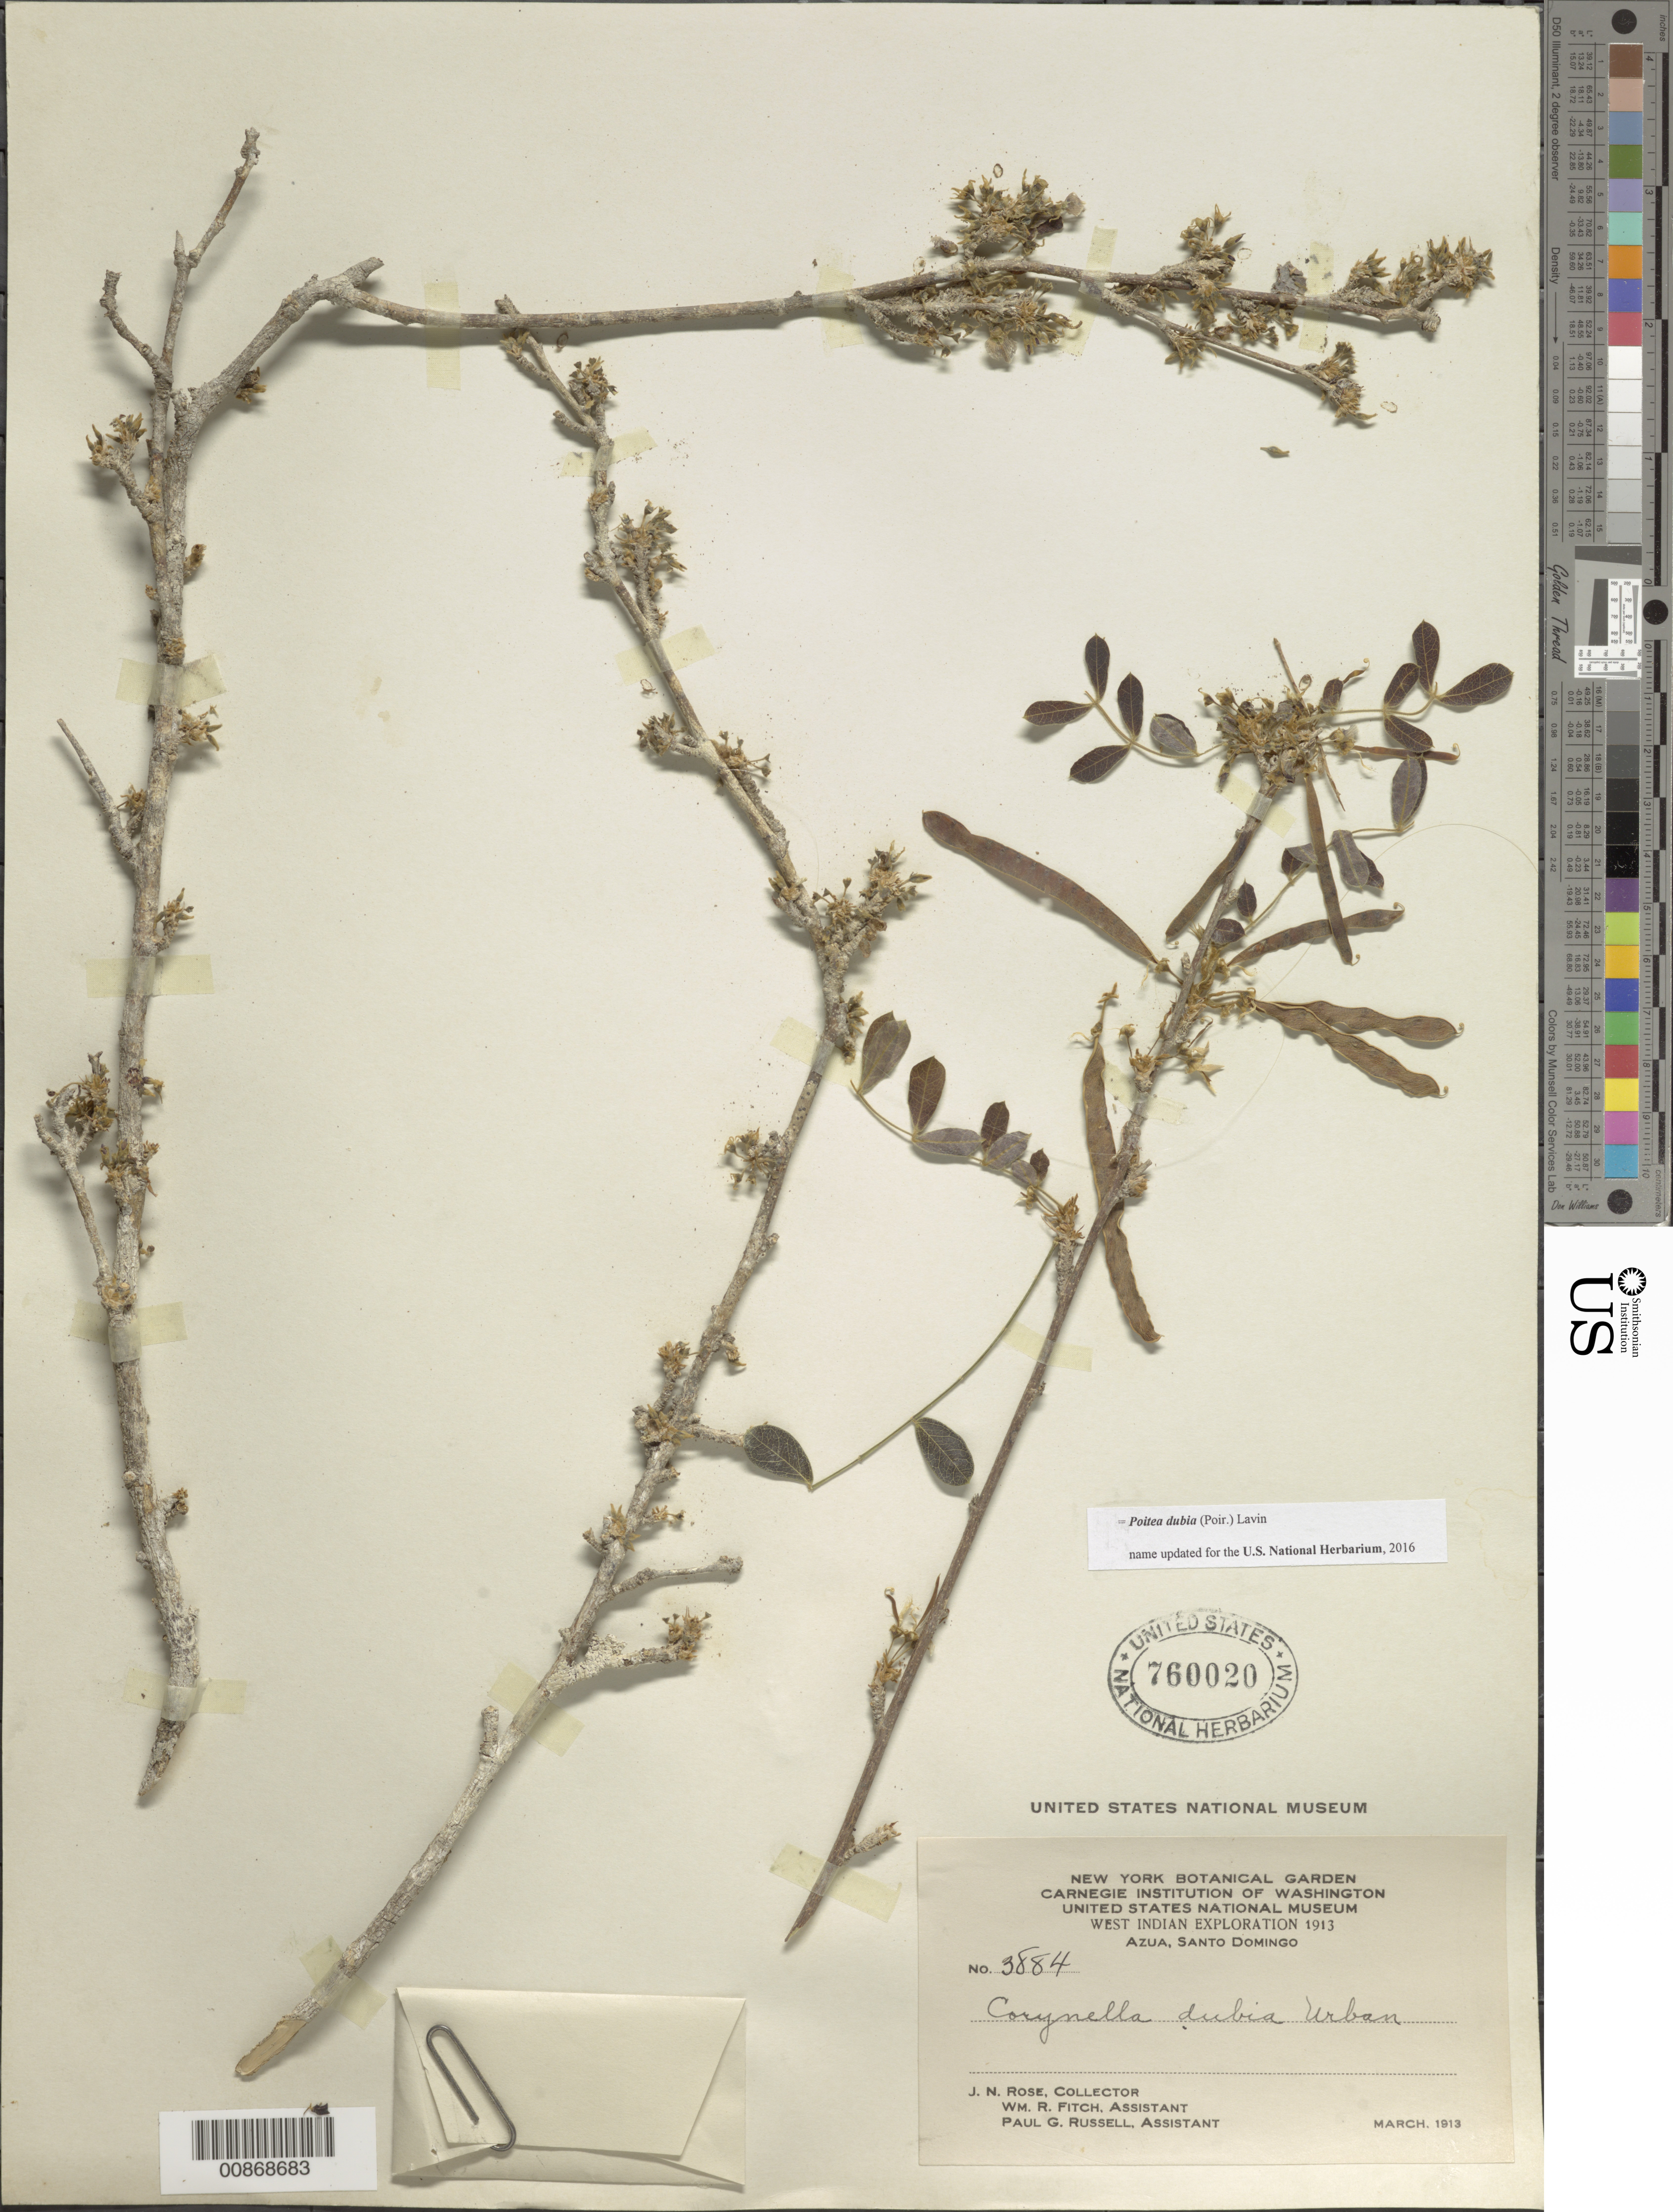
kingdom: Plantae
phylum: Tracheophyta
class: Magnoliopsida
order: Fabales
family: Fabaceae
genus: Poitea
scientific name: Poitea dubia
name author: (Poir.) Lavin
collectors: J. N. Rose, W. R. Fitch & P. G. Russell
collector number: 3884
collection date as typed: Mar 1913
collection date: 1913-03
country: Dominican Republic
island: Hispaniola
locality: Azua, Santo Domingo.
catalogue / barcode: US 760020